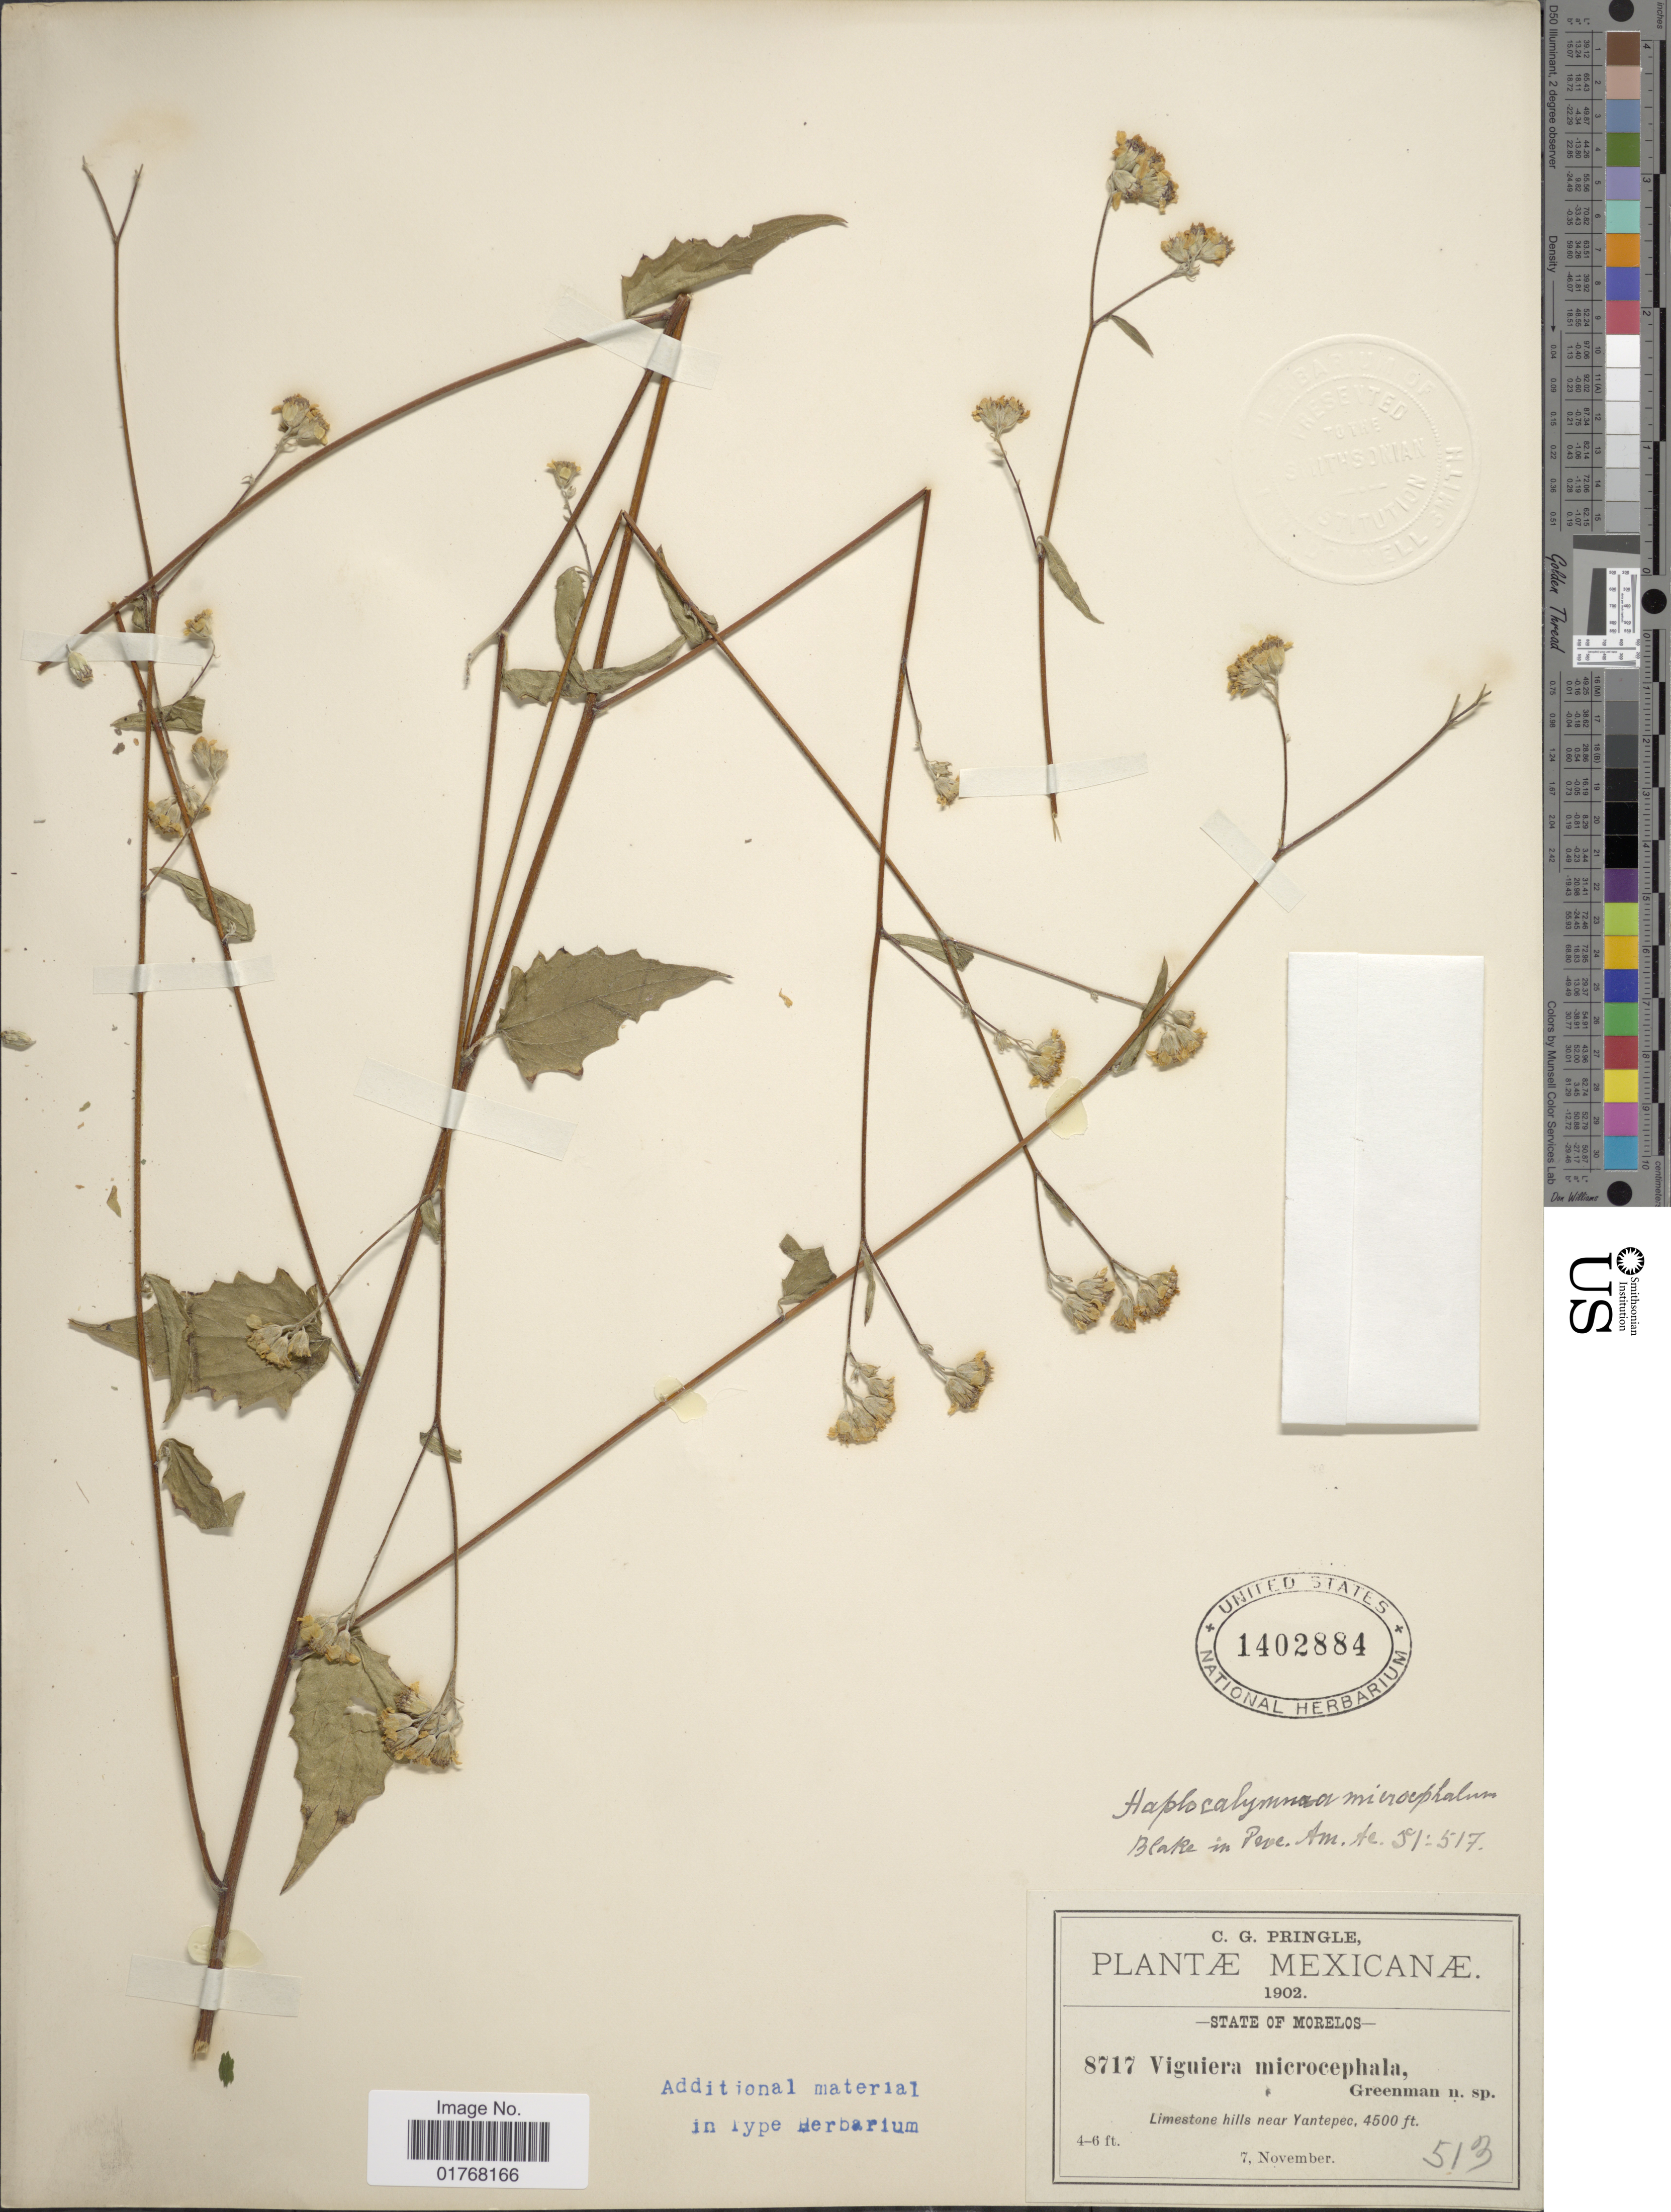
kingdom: Plantae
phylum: Tracheophyta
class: Magnoliopsida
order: Asterales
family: Asteraceae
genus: Viguiera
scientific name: Viguiera microcephala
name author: Greenm.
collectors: C. G. Pringle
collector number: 8717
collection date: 1902-11-07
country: Mexico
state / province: Morelos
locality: Limestone hills near Yantepec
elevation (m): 1372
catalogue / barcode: US 1402884